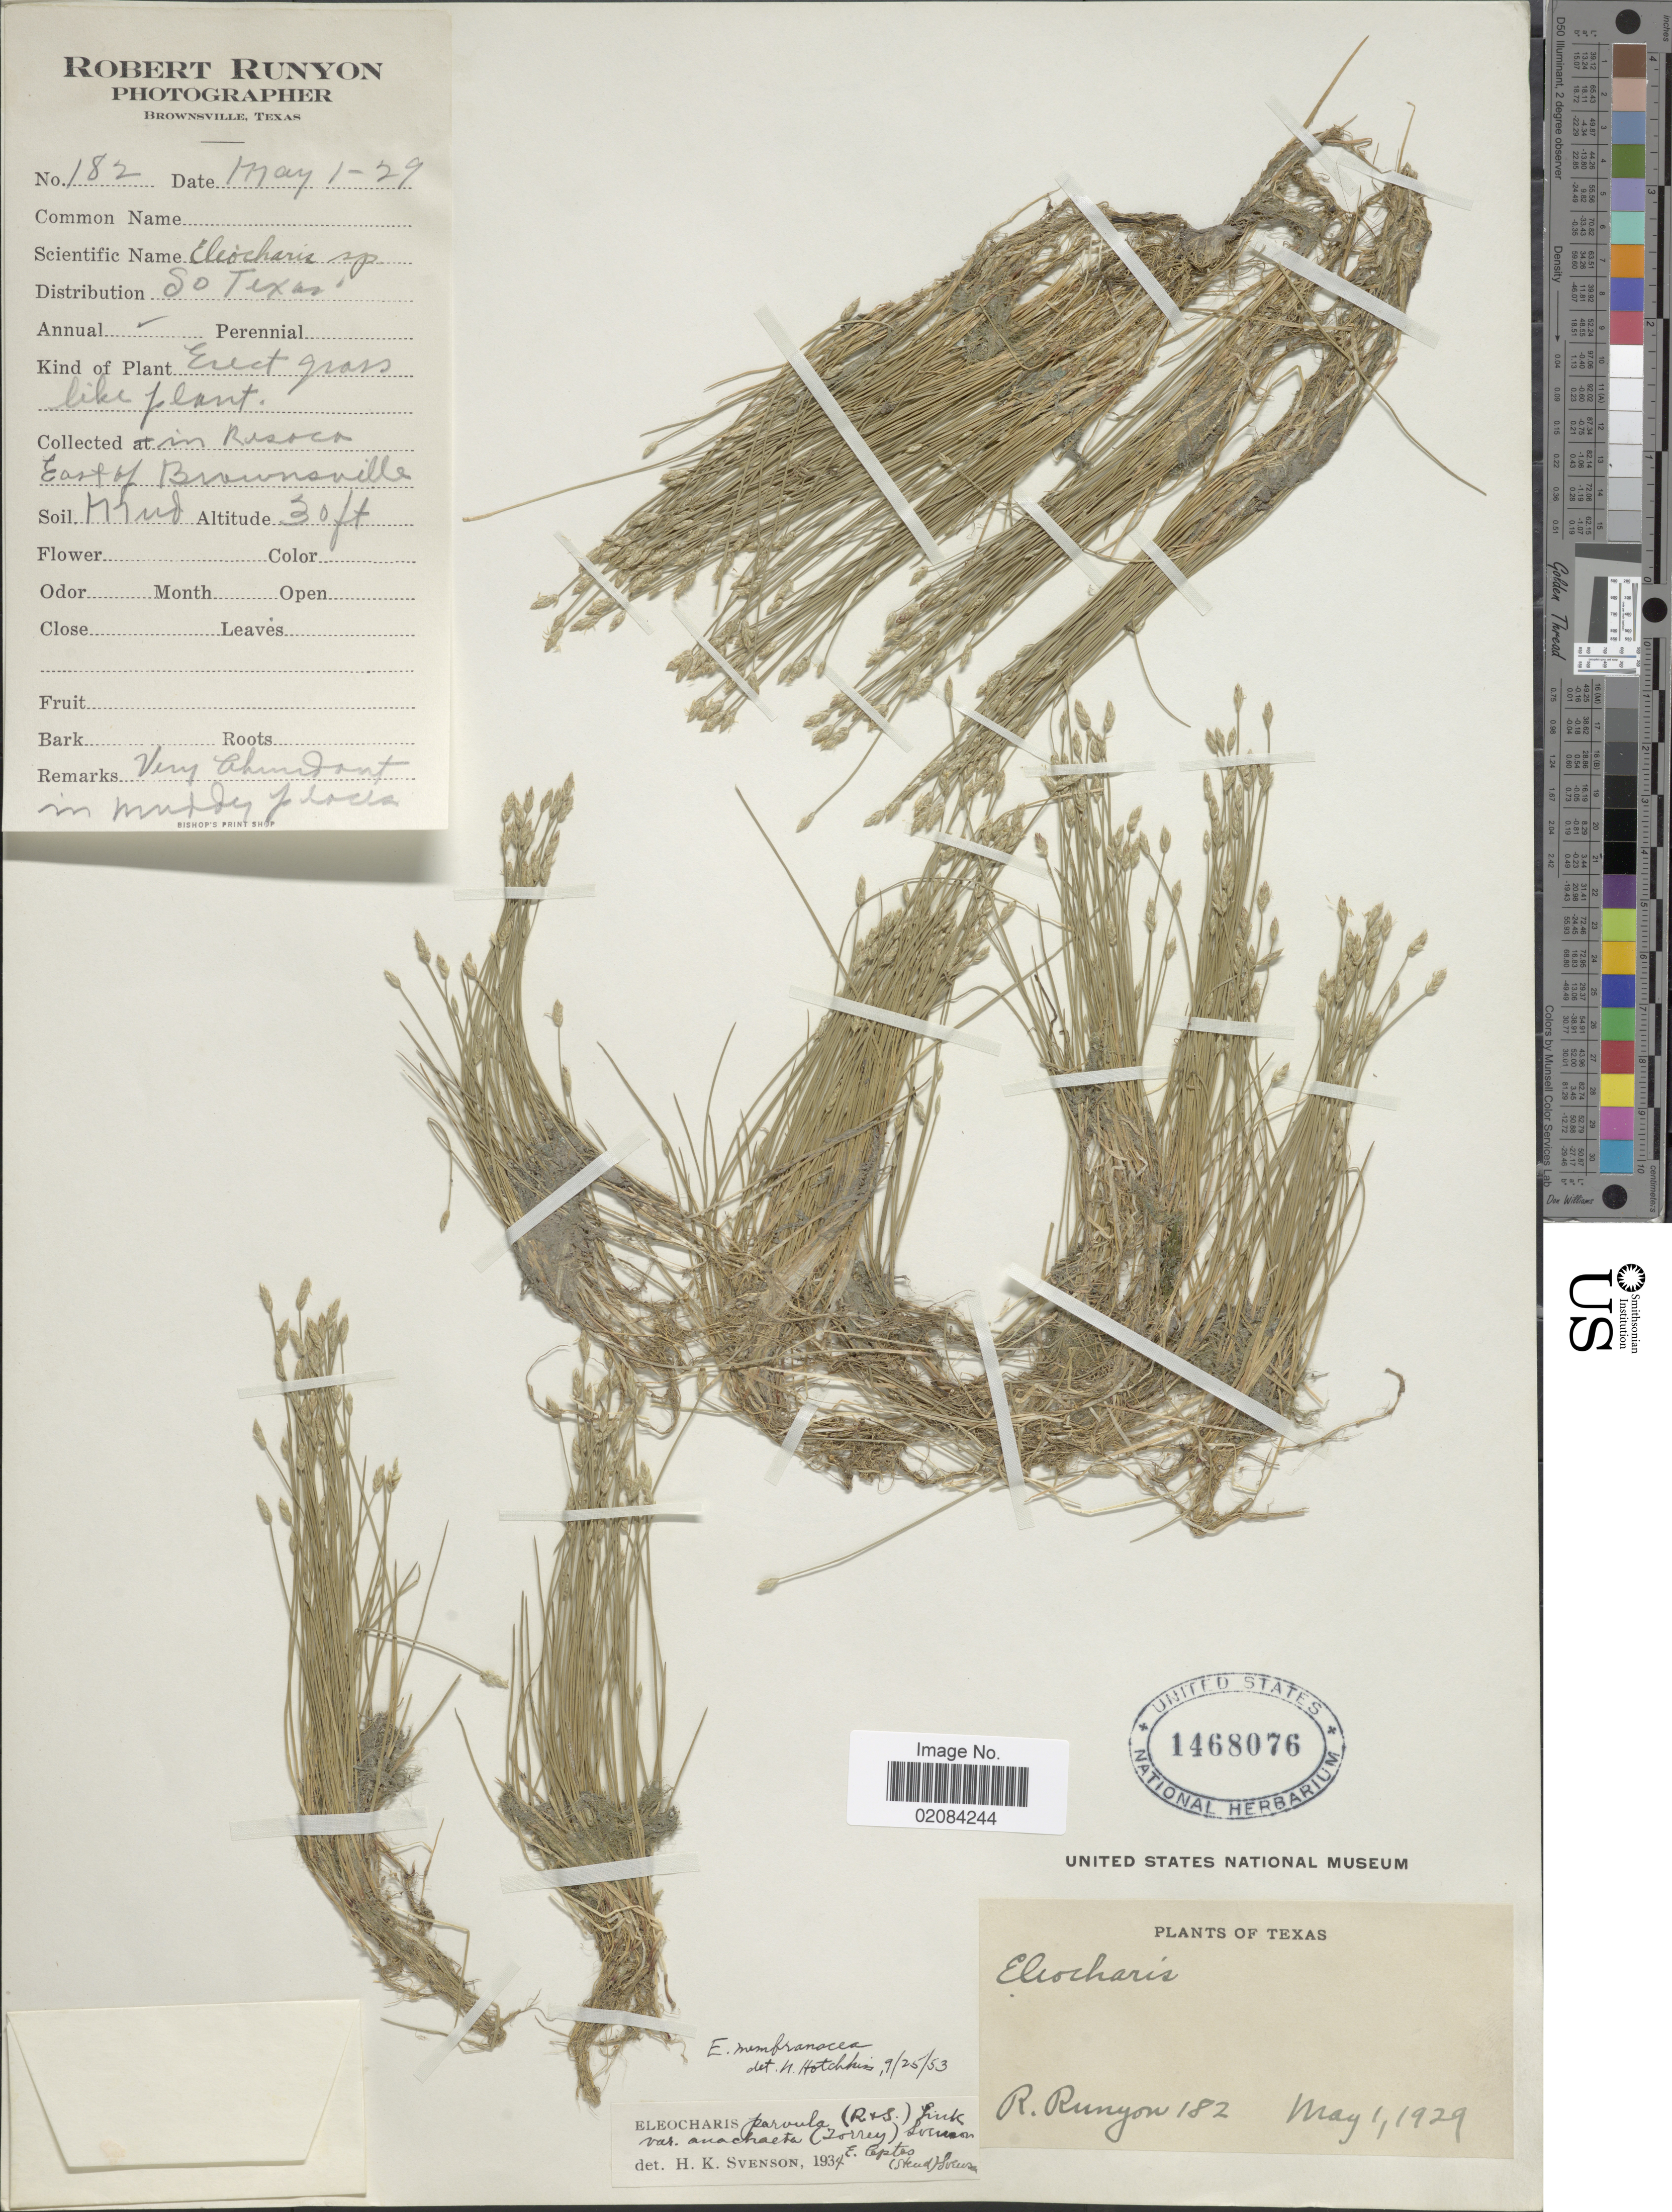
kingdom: Plantae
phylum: Tracheophyta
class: Liliopsida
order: Poales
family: Cyperaceae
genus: Eleocharis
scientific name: Eleocharis coloradoensis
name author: (Britton) Gilly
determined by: Strong, Mark T., (BOT), Smithsonian Institution - National Museum of Natural History (UNITED STATES)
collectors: R. Runyon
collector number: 182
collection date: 1929-05-01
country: United States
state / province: Texas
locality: So. Texas. In Resaca East of Brownsville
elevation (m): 9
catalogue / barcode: US 1468076